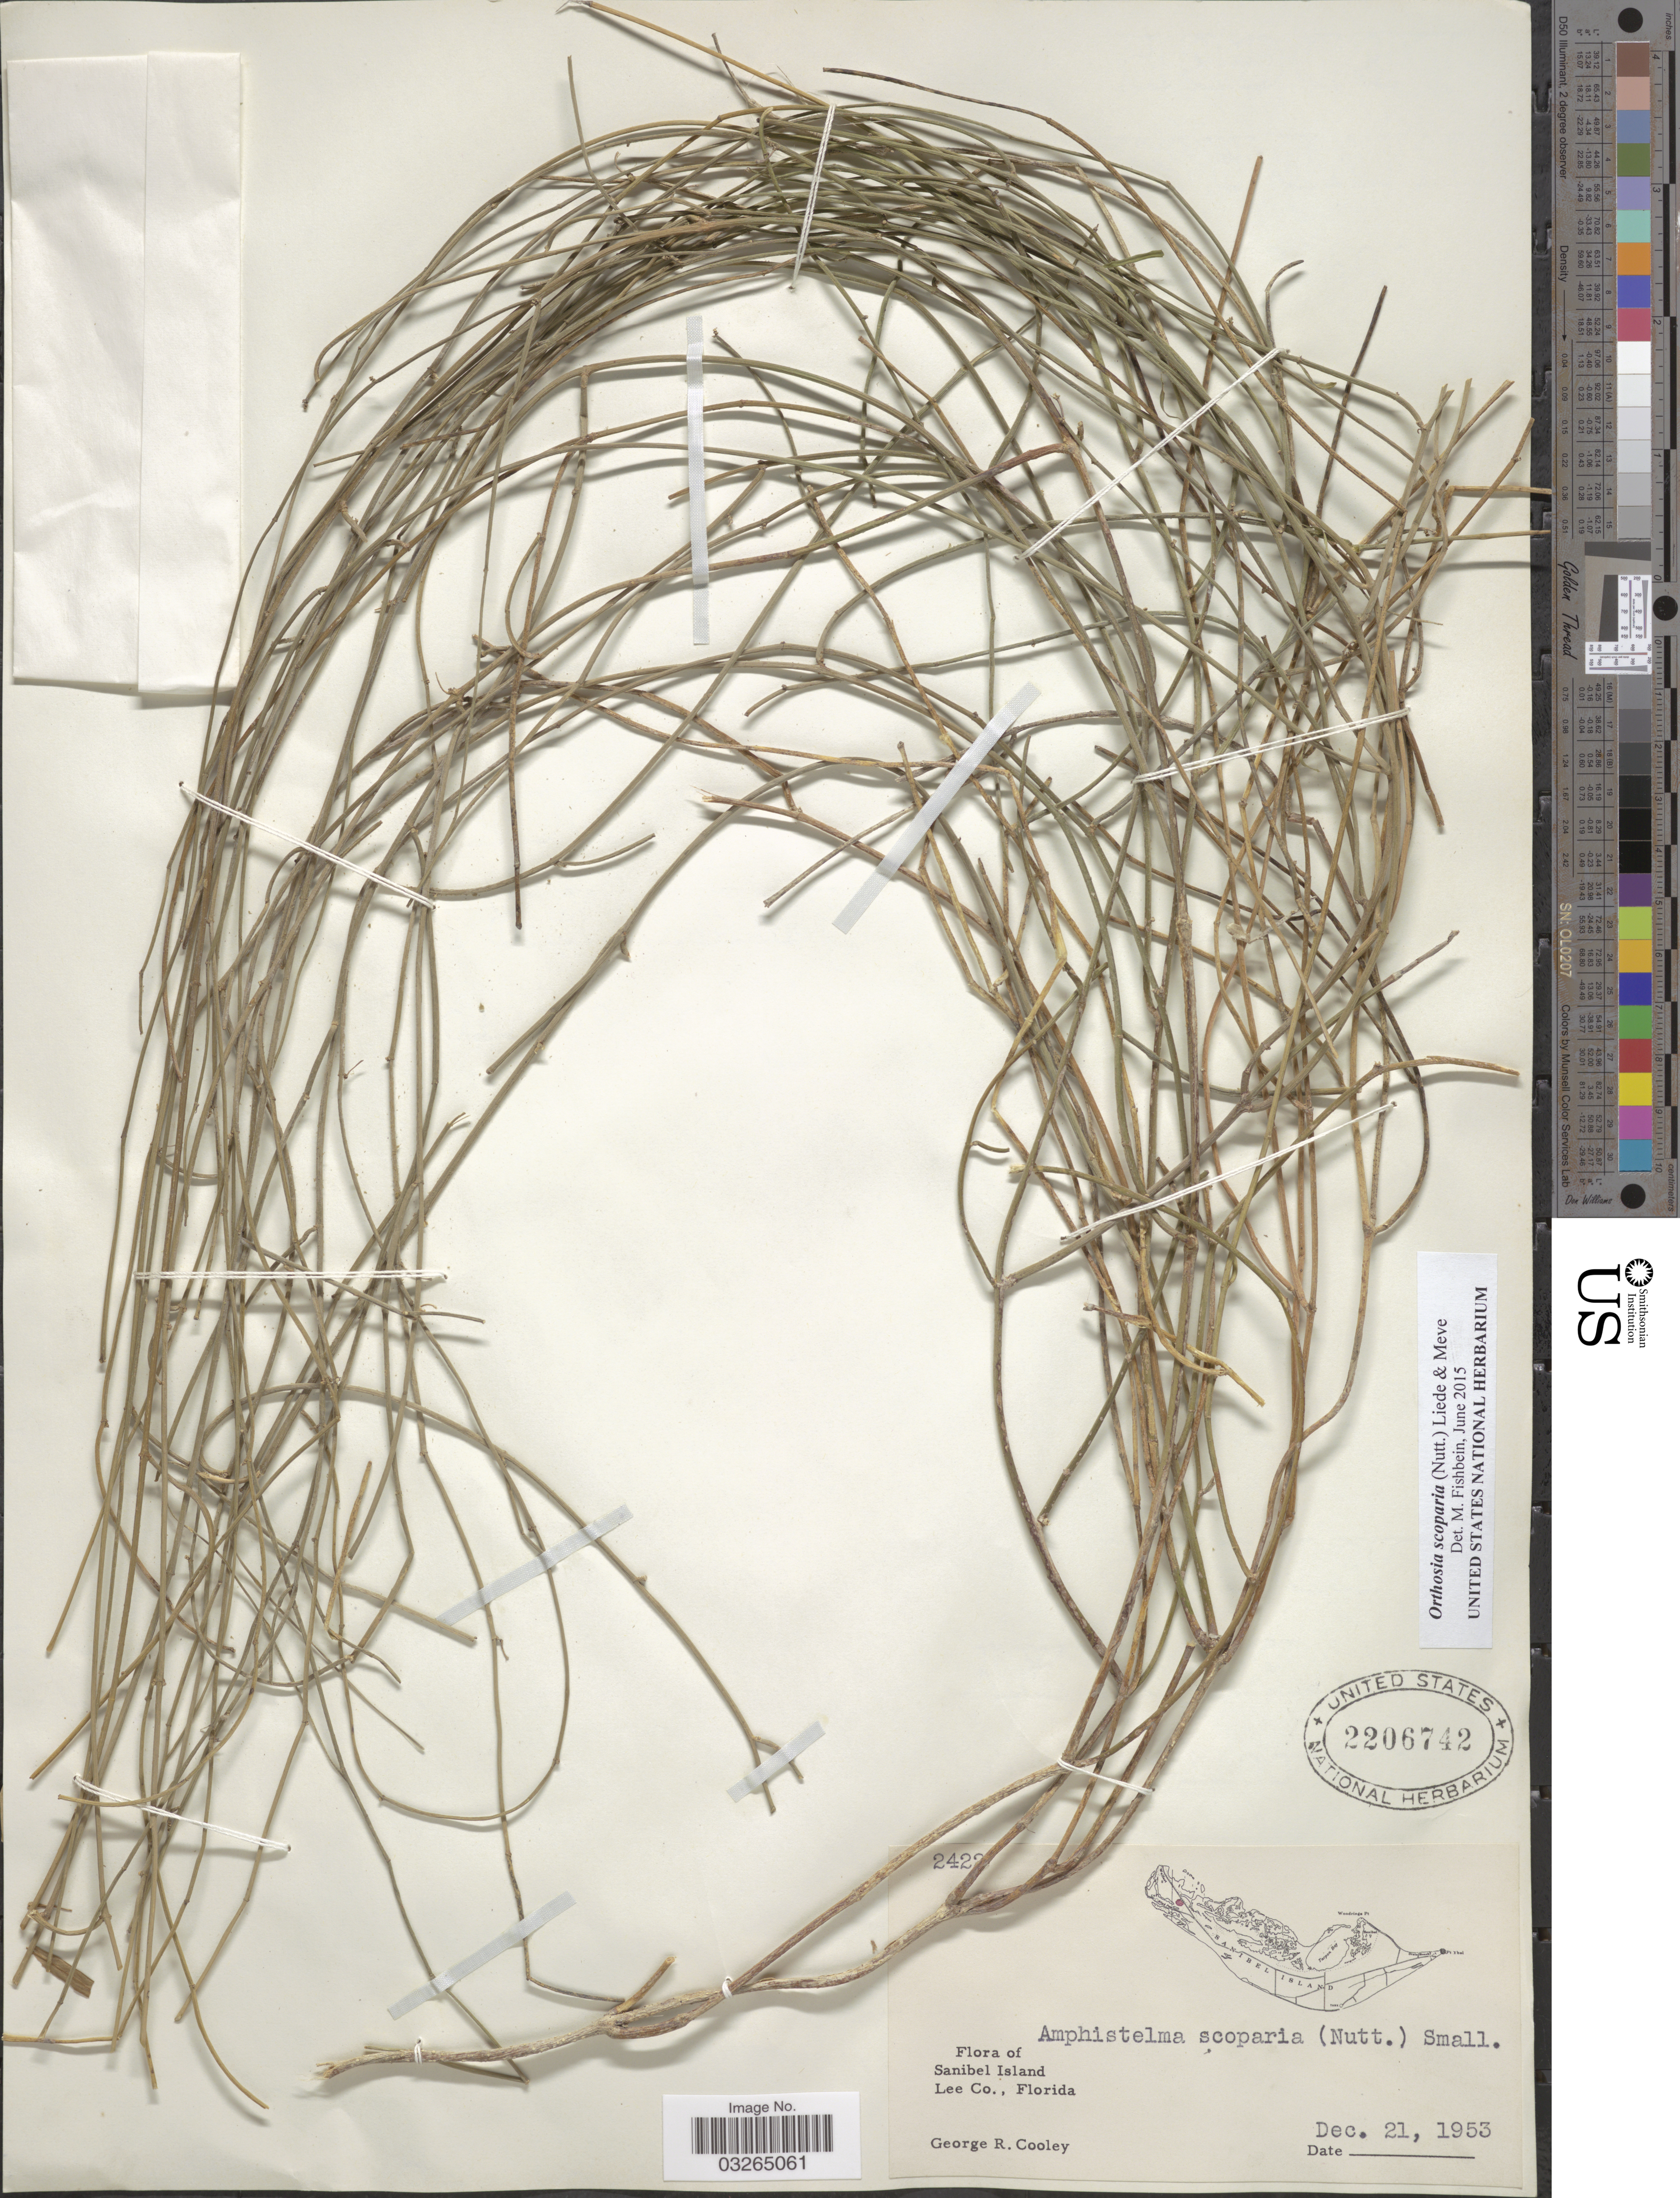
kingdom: Plantae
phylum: Tracheophyta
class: Magnoliopsida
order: Gentianales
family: Apocynaceae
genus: Orthosia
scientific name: Orthosia scoparia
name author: (Nutt.) Liede & Meve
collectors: G. R. Cooley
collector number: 242!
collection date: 1953-12-21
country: United States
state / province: Florida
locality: Sanibel Island. Lee Co.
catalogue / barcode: US 2206742